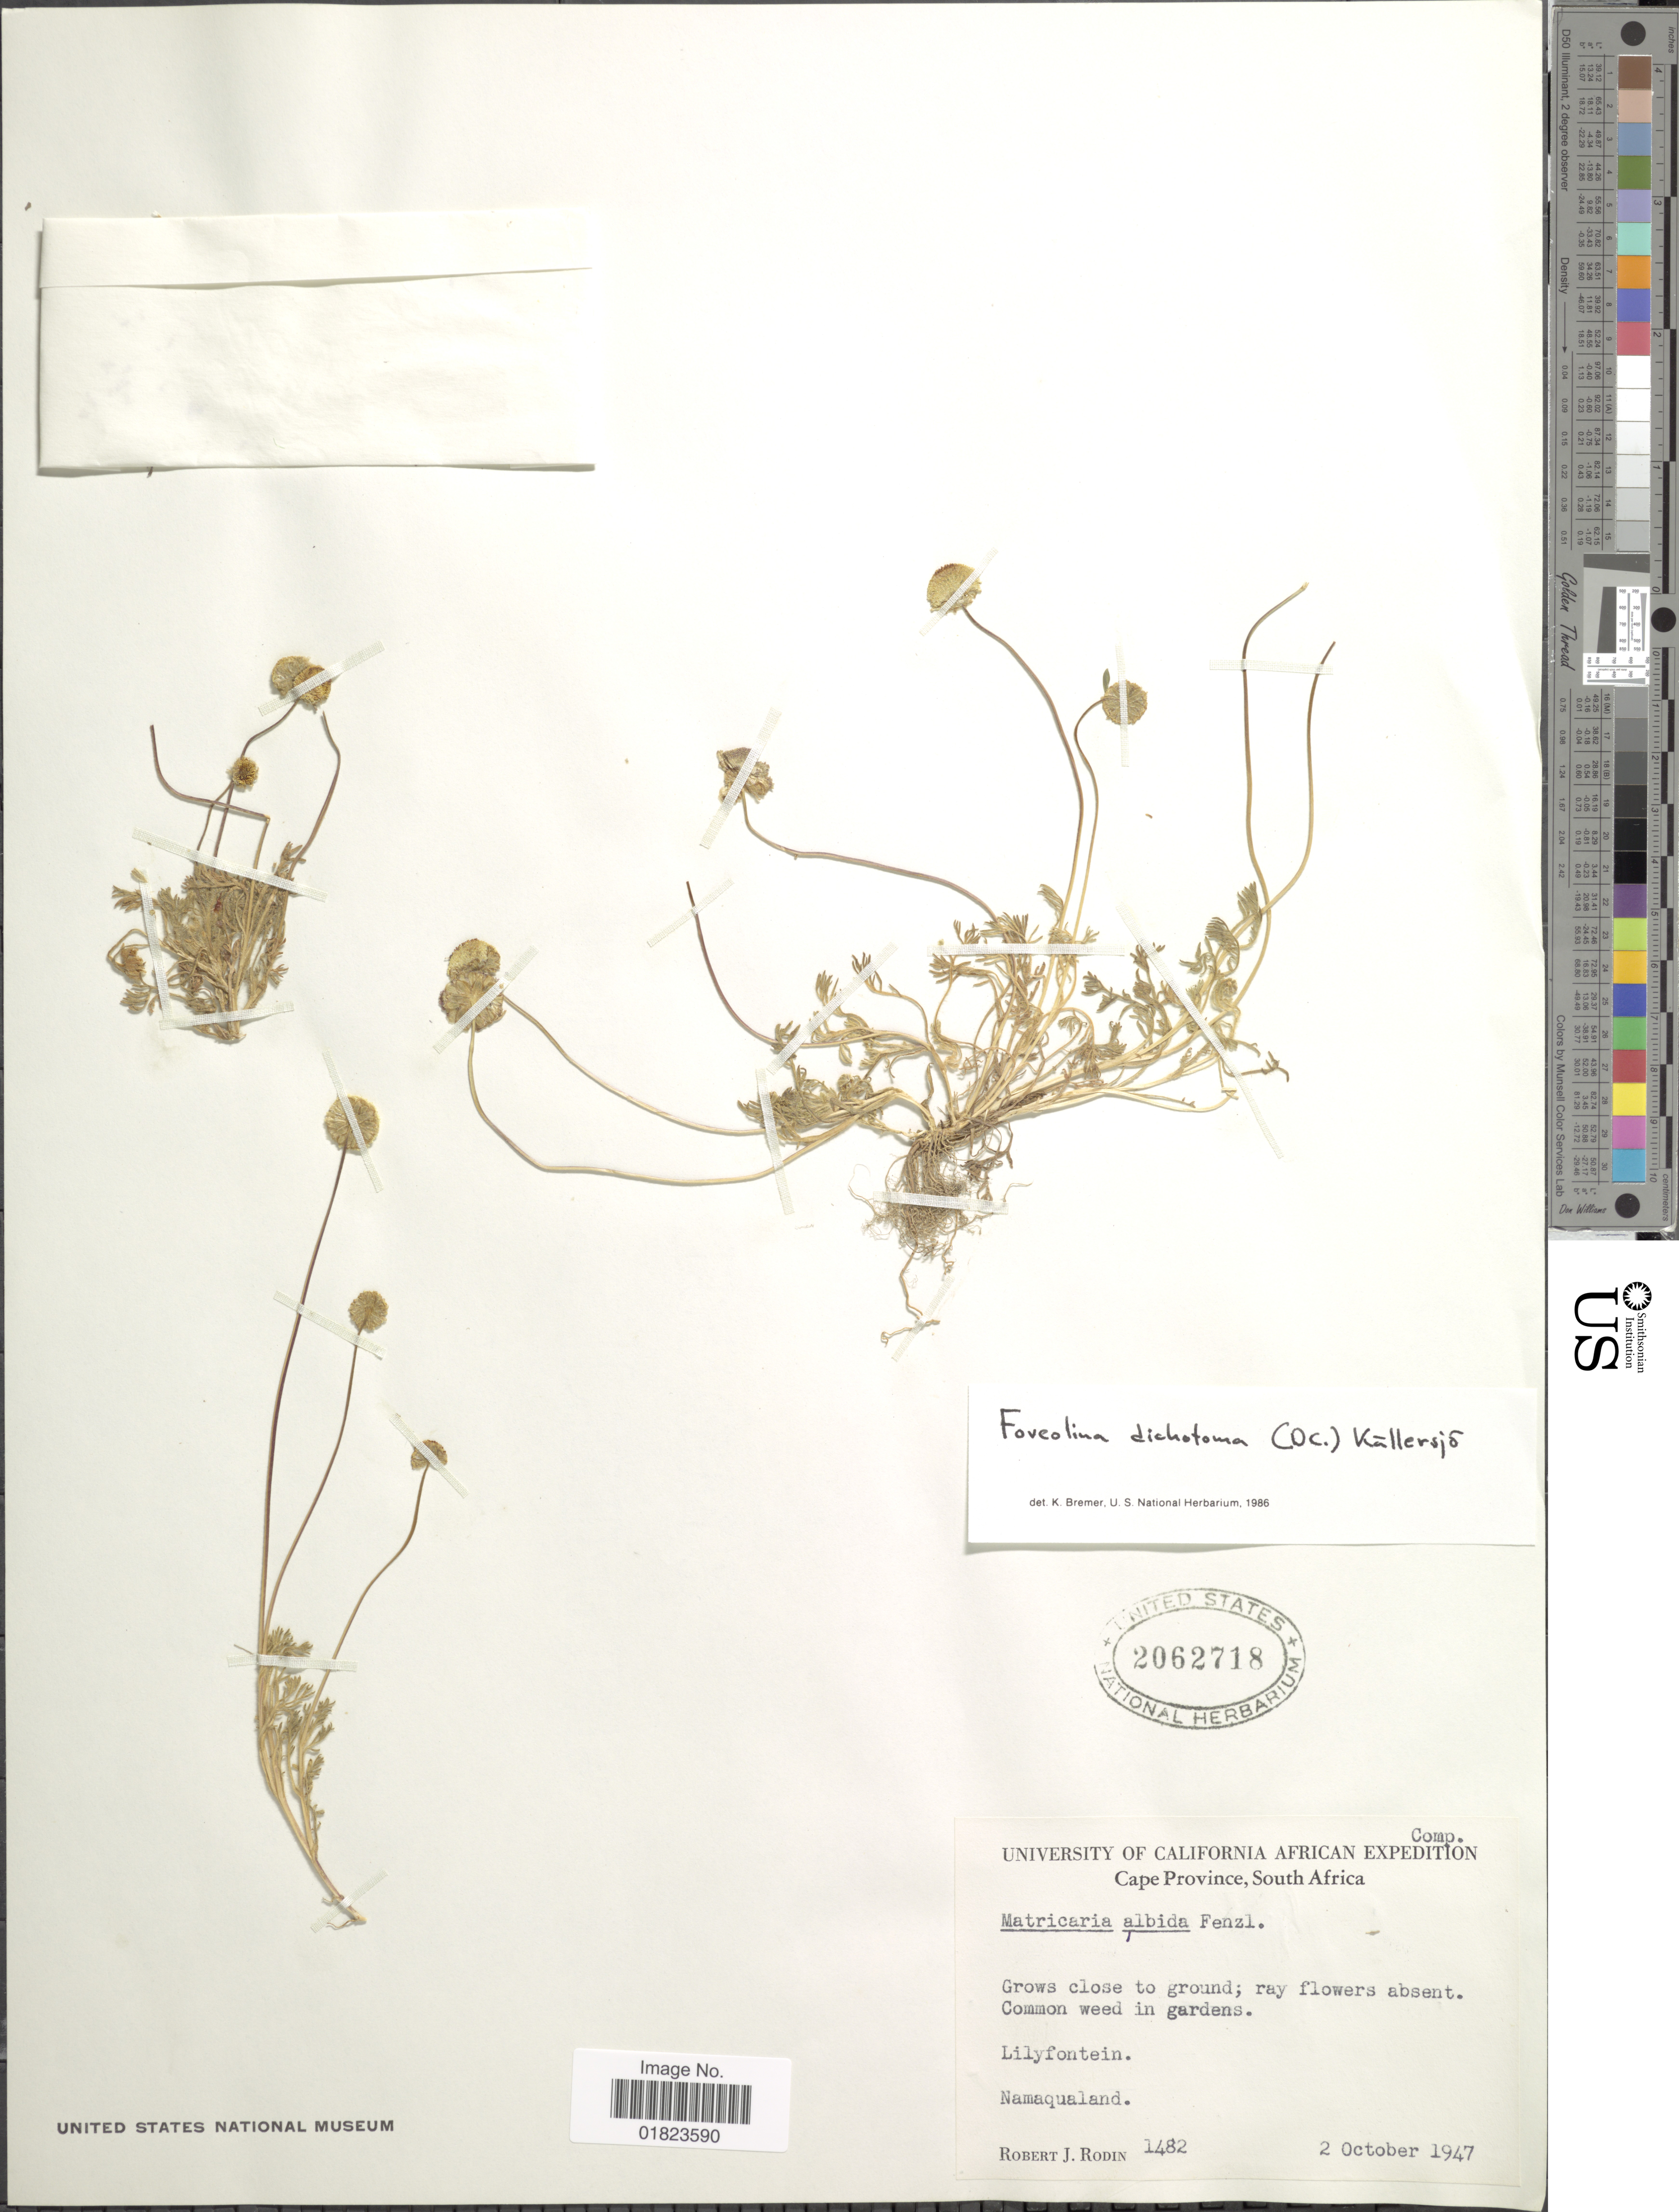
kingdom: Plantae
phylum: Tracheophyta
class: Magnoliopsida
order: Asterales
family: Asteraceae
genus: Foveolina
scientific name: Foveolina dichotoma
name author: (DC.) Källersjö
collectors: R. J. Rodin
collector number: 1482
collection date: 1947-10-02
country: South Africa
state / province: Northern Cape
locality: Cape Province, South Africa. Lilyfontein. Namaqualand.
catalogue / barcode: US 2062718